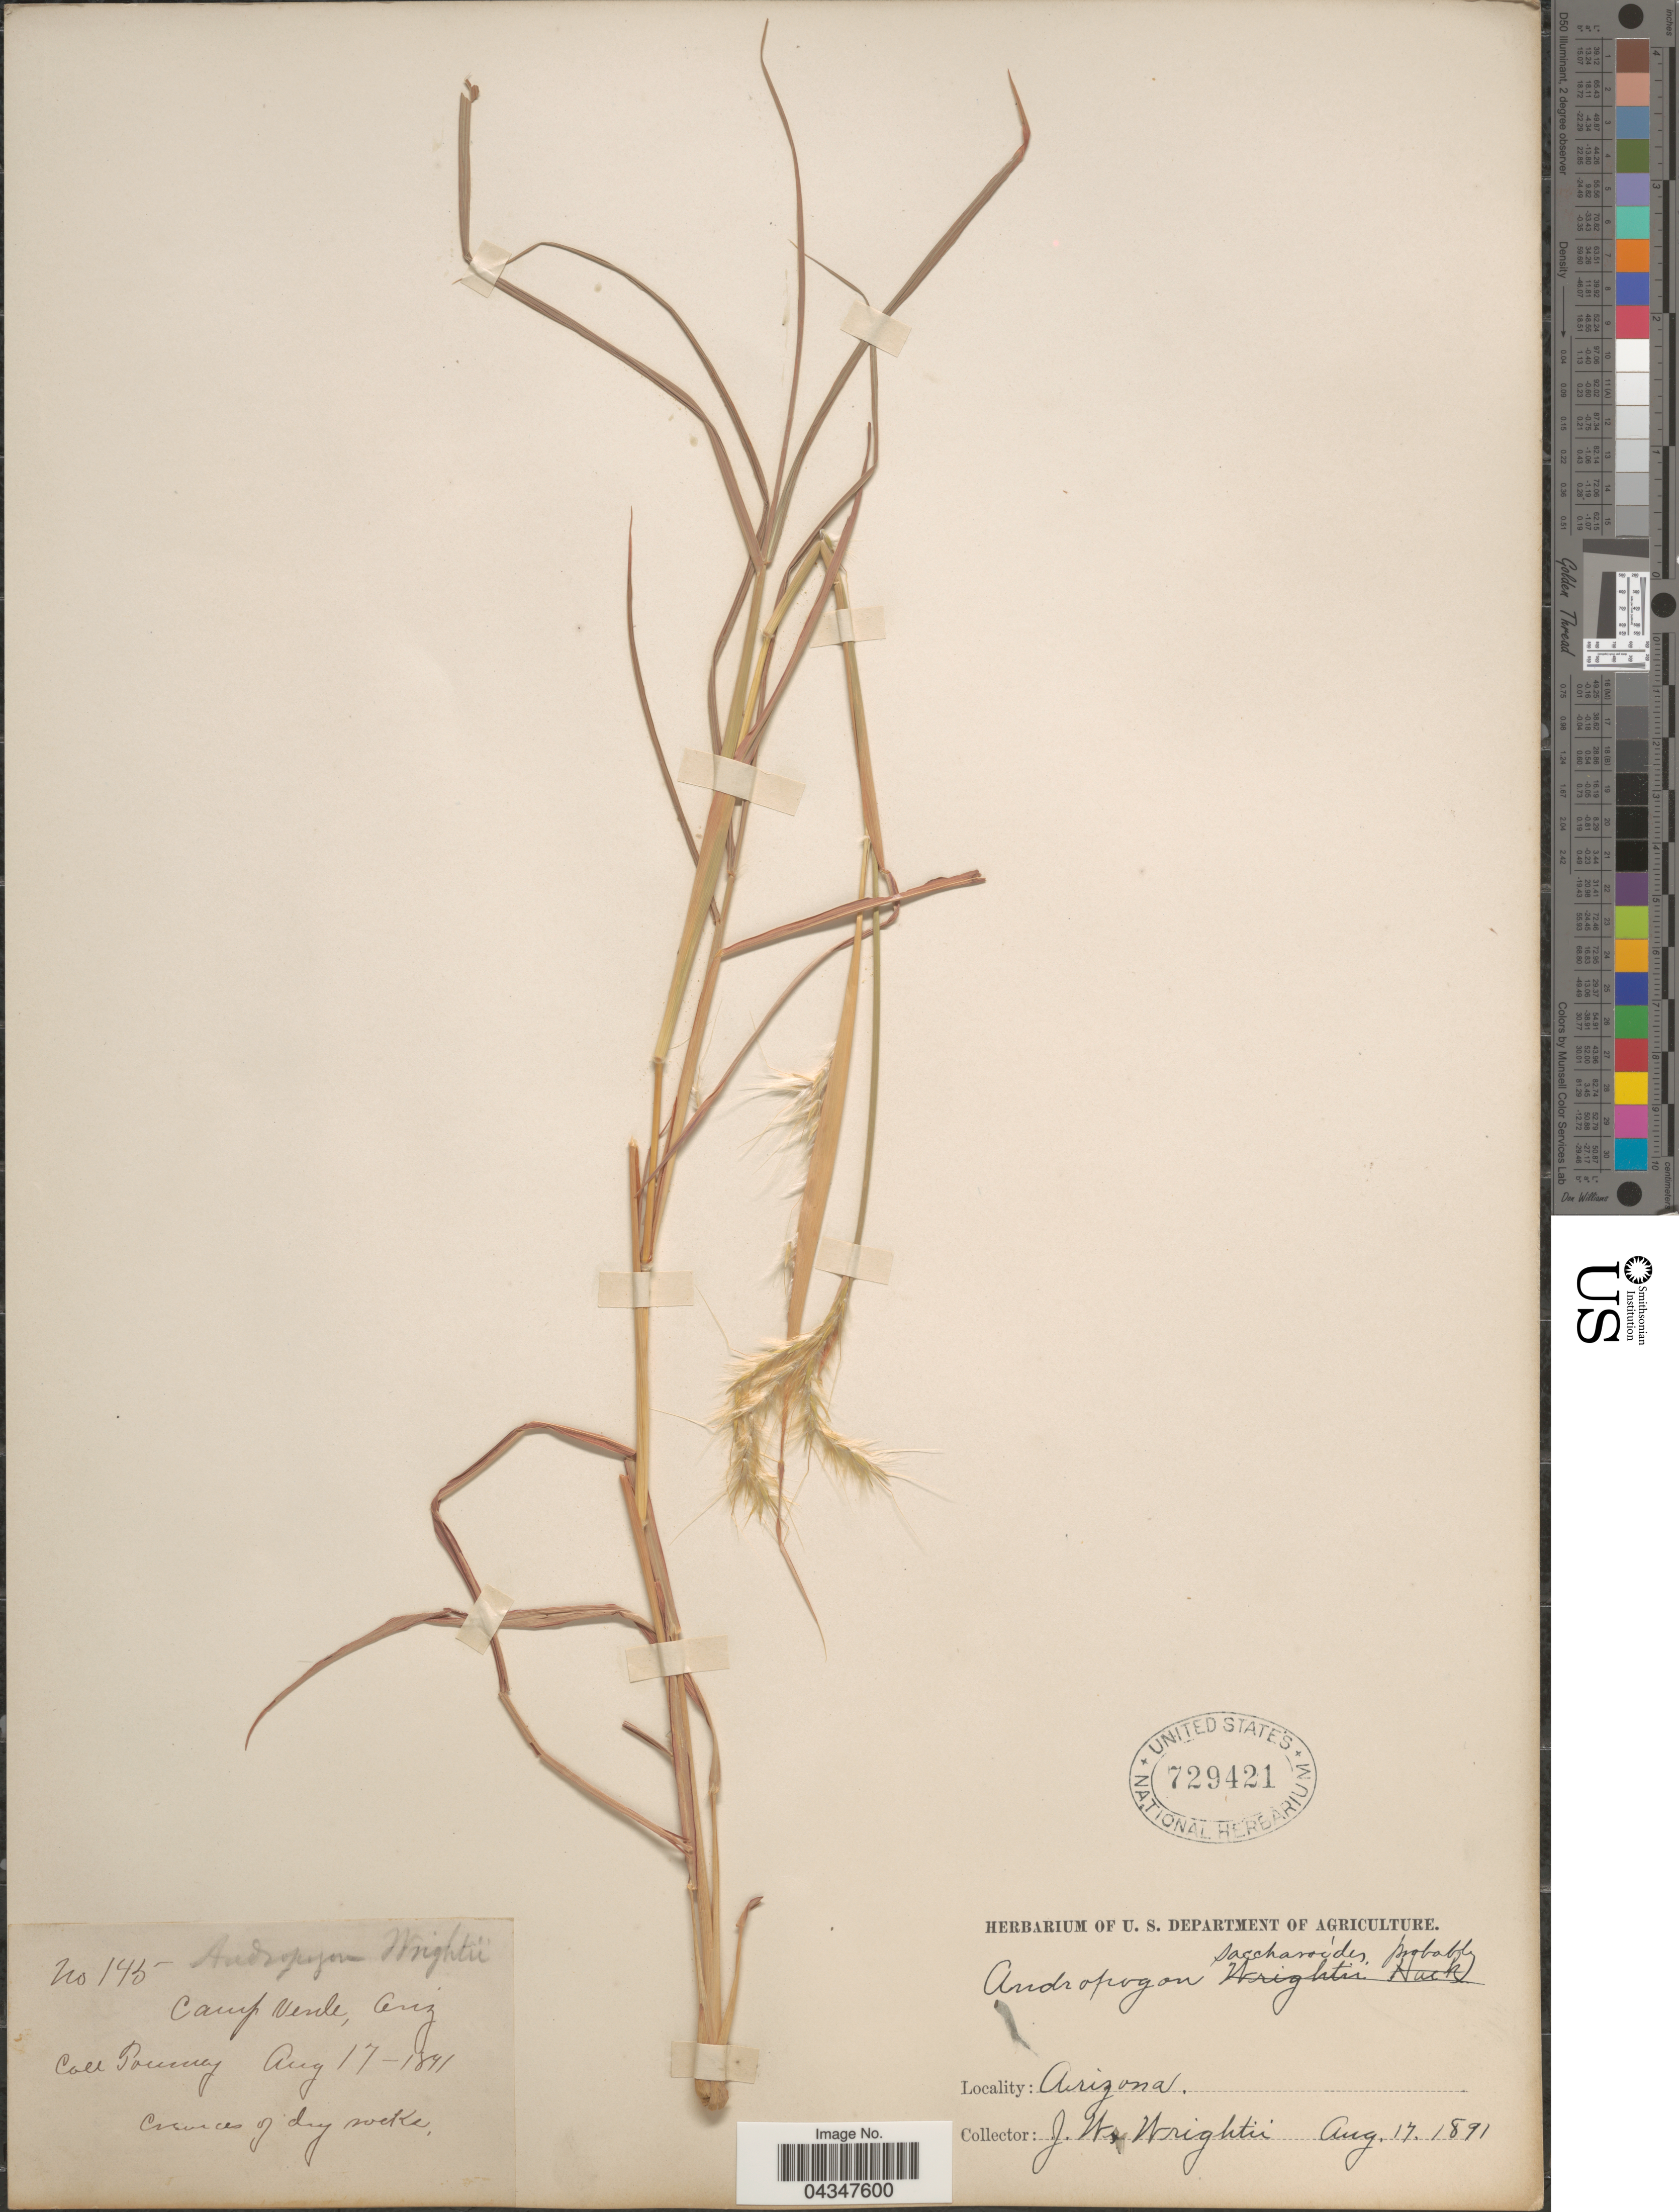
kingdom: Plantae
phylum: Tracheophyta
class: Liliopsida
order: Poales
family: Poaceae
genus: Bothriochloa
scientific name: Bothriochloa barbinodis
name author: (Lag.) Herter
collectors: Toumey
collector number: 145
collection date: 1891-08-17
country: United States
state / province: Arizona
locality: Camp Venle.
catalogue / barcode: US 729421